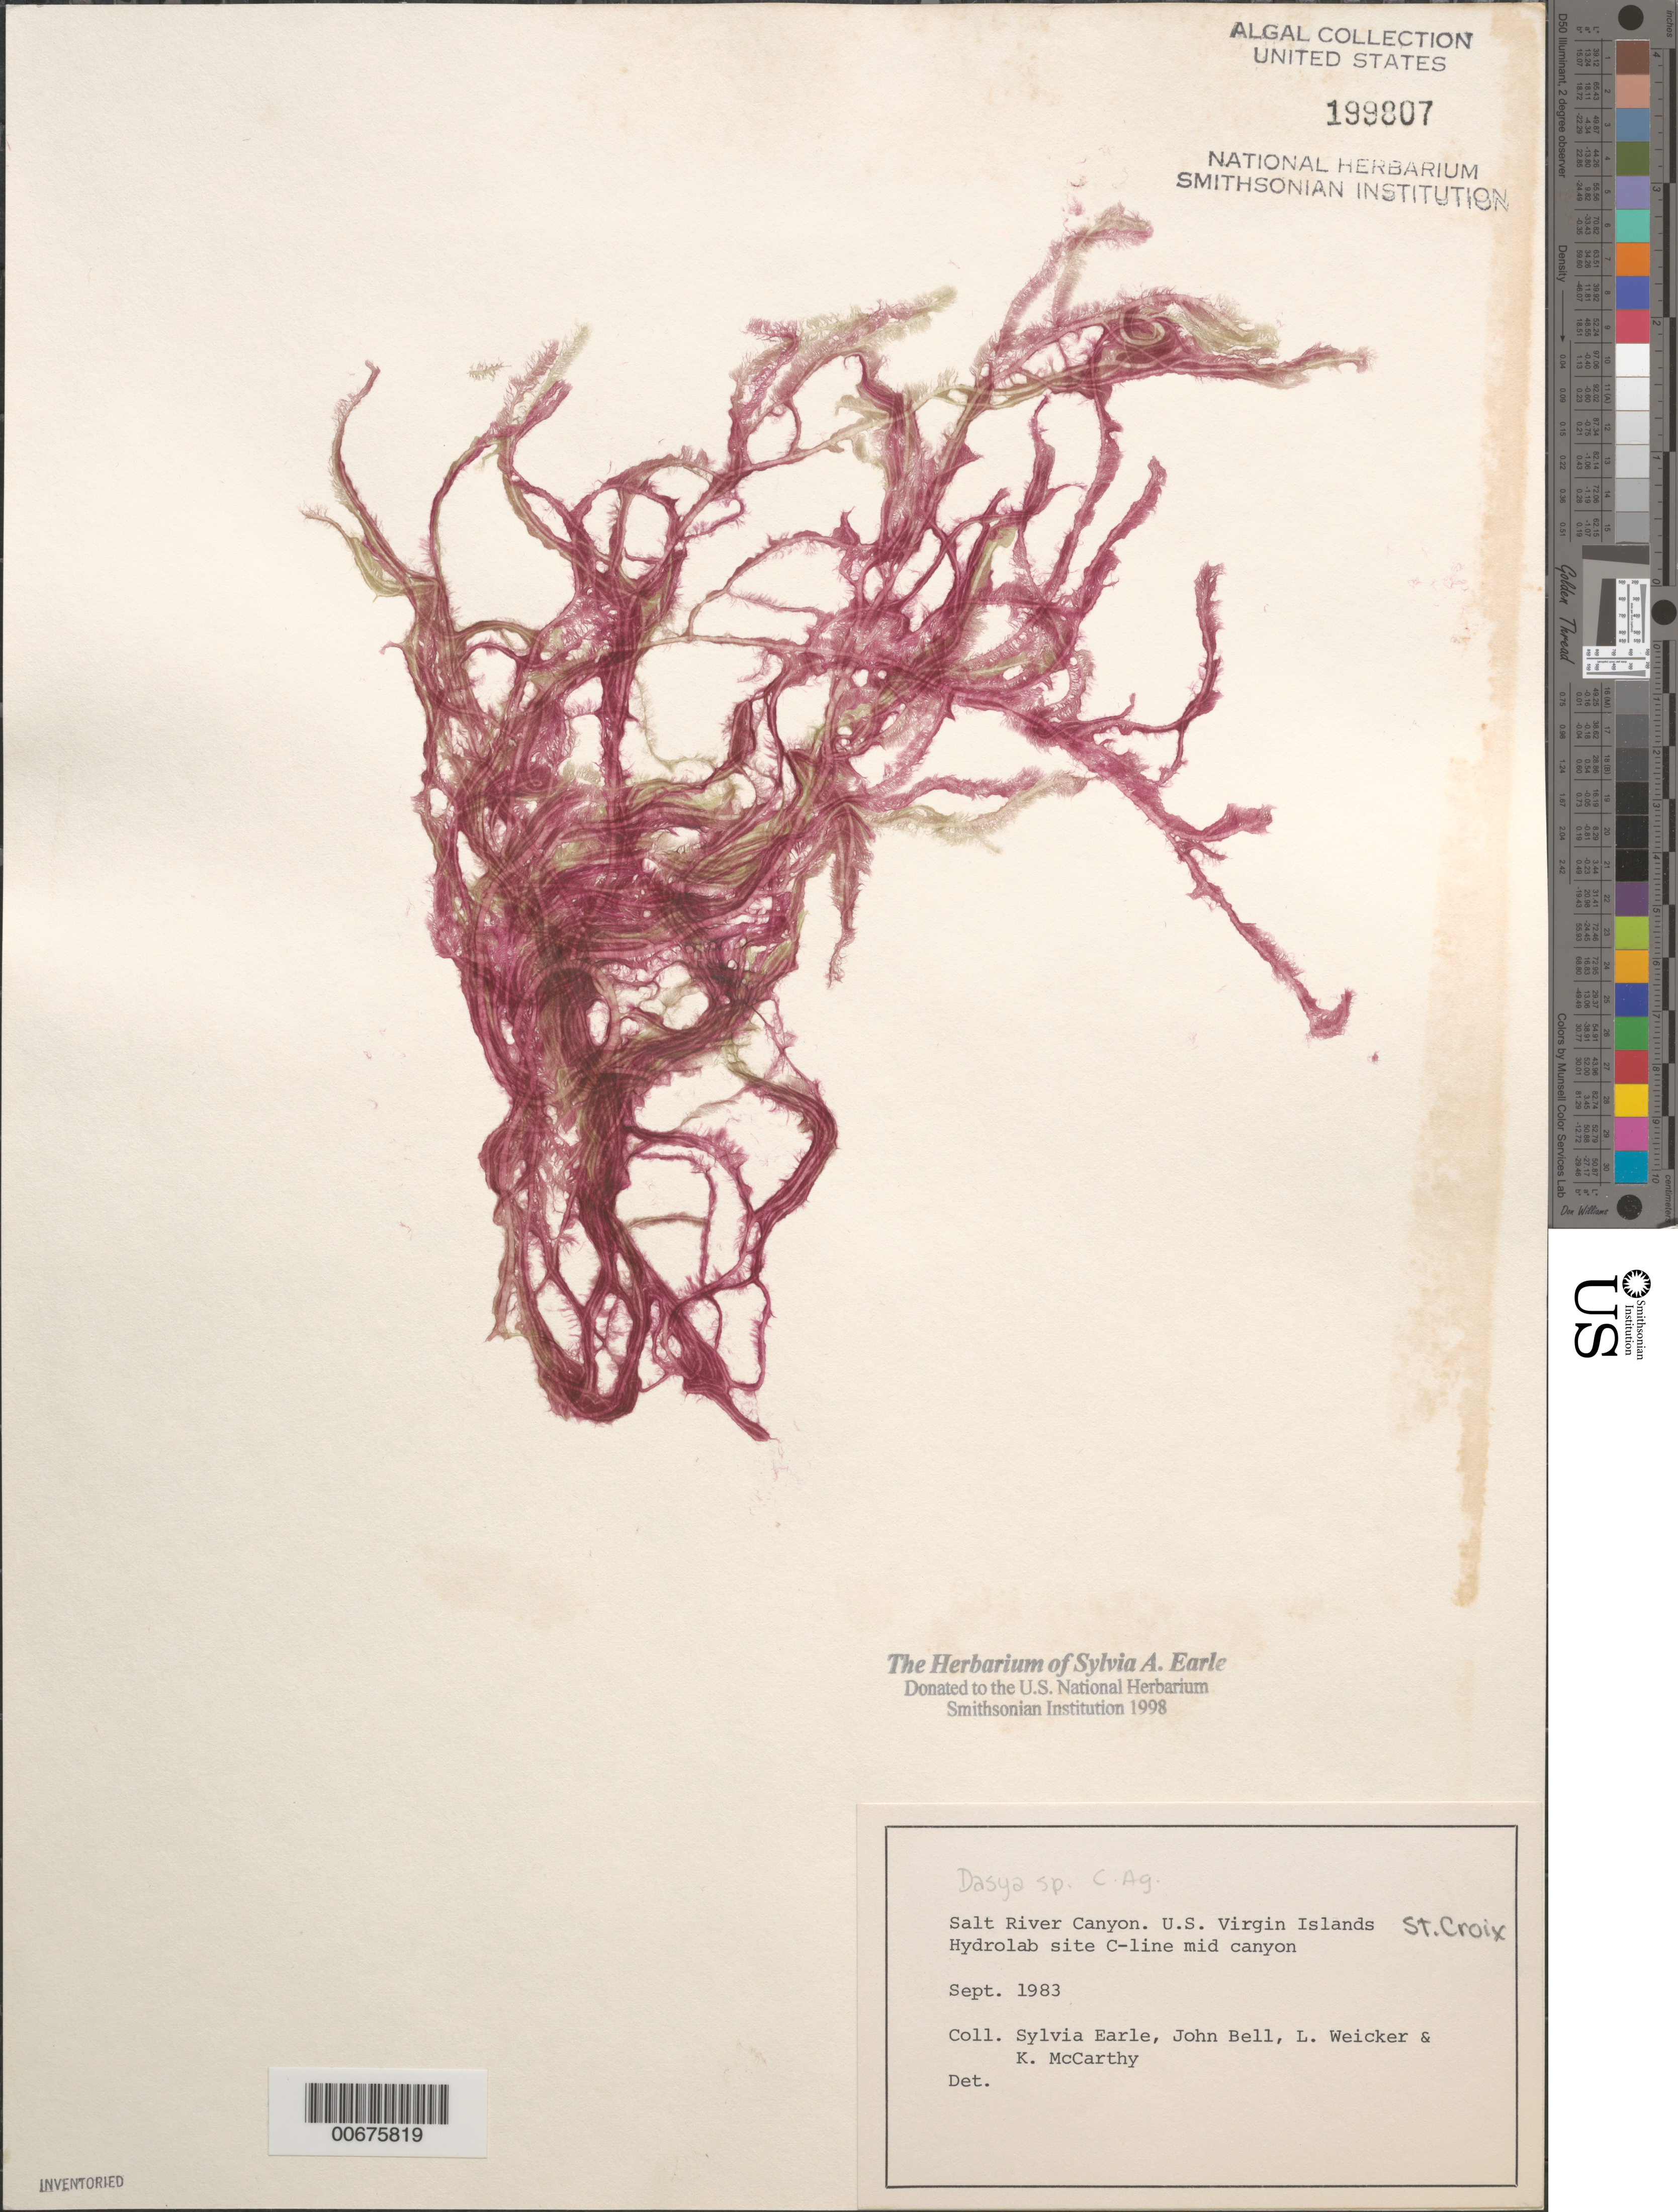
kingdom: Plantae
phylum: Rhodophyta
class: Florideophyceae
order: Ceramiales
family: Dasyaceae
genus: Dasya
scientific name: Dasya sp.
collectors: S. A. Earle, L. Weicker, K. McCarthy & J. Bell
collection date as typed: Sep 1983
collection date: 1983-09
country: U.S. Virgin Islands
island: St. Croix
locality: Salt River Canyon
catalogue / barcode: US 199807